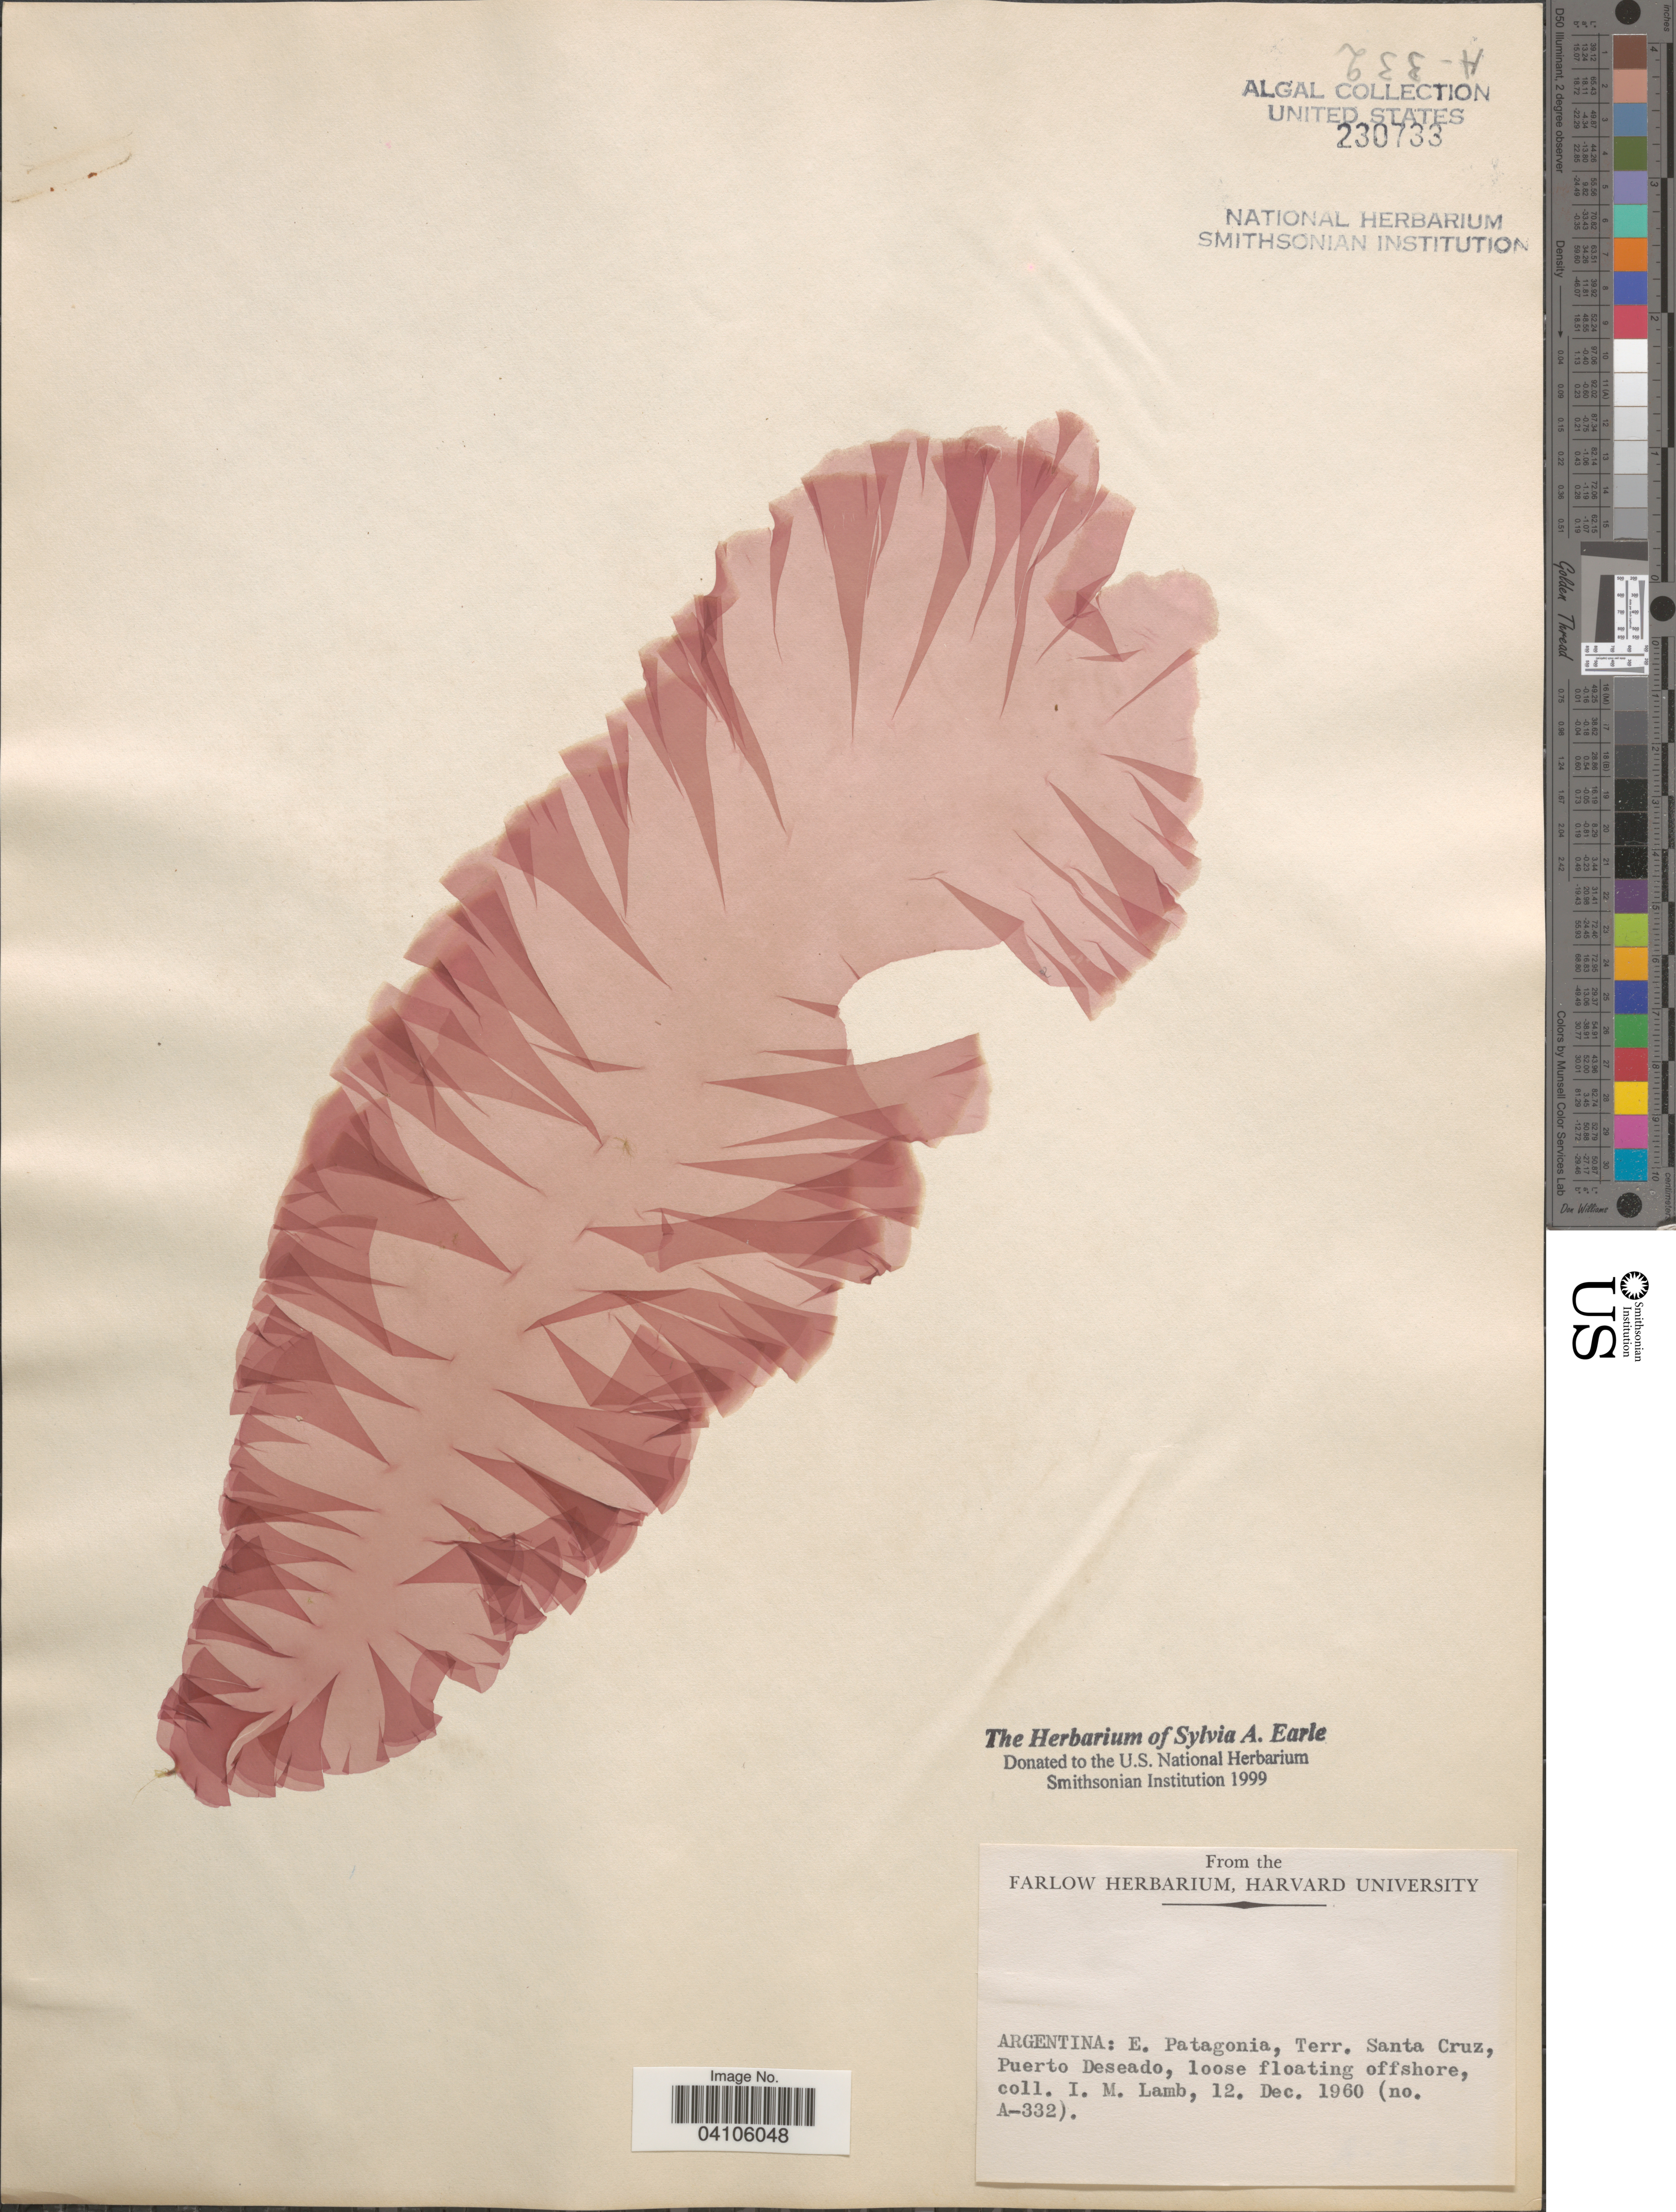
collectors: I. M. Lamb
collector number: A-332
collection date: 1960-12-12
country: Argentina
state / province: Santa Cruz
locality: E. Patagonia, Terr. Santa Cruz, Puerto Deseado.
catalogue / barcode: US 230733